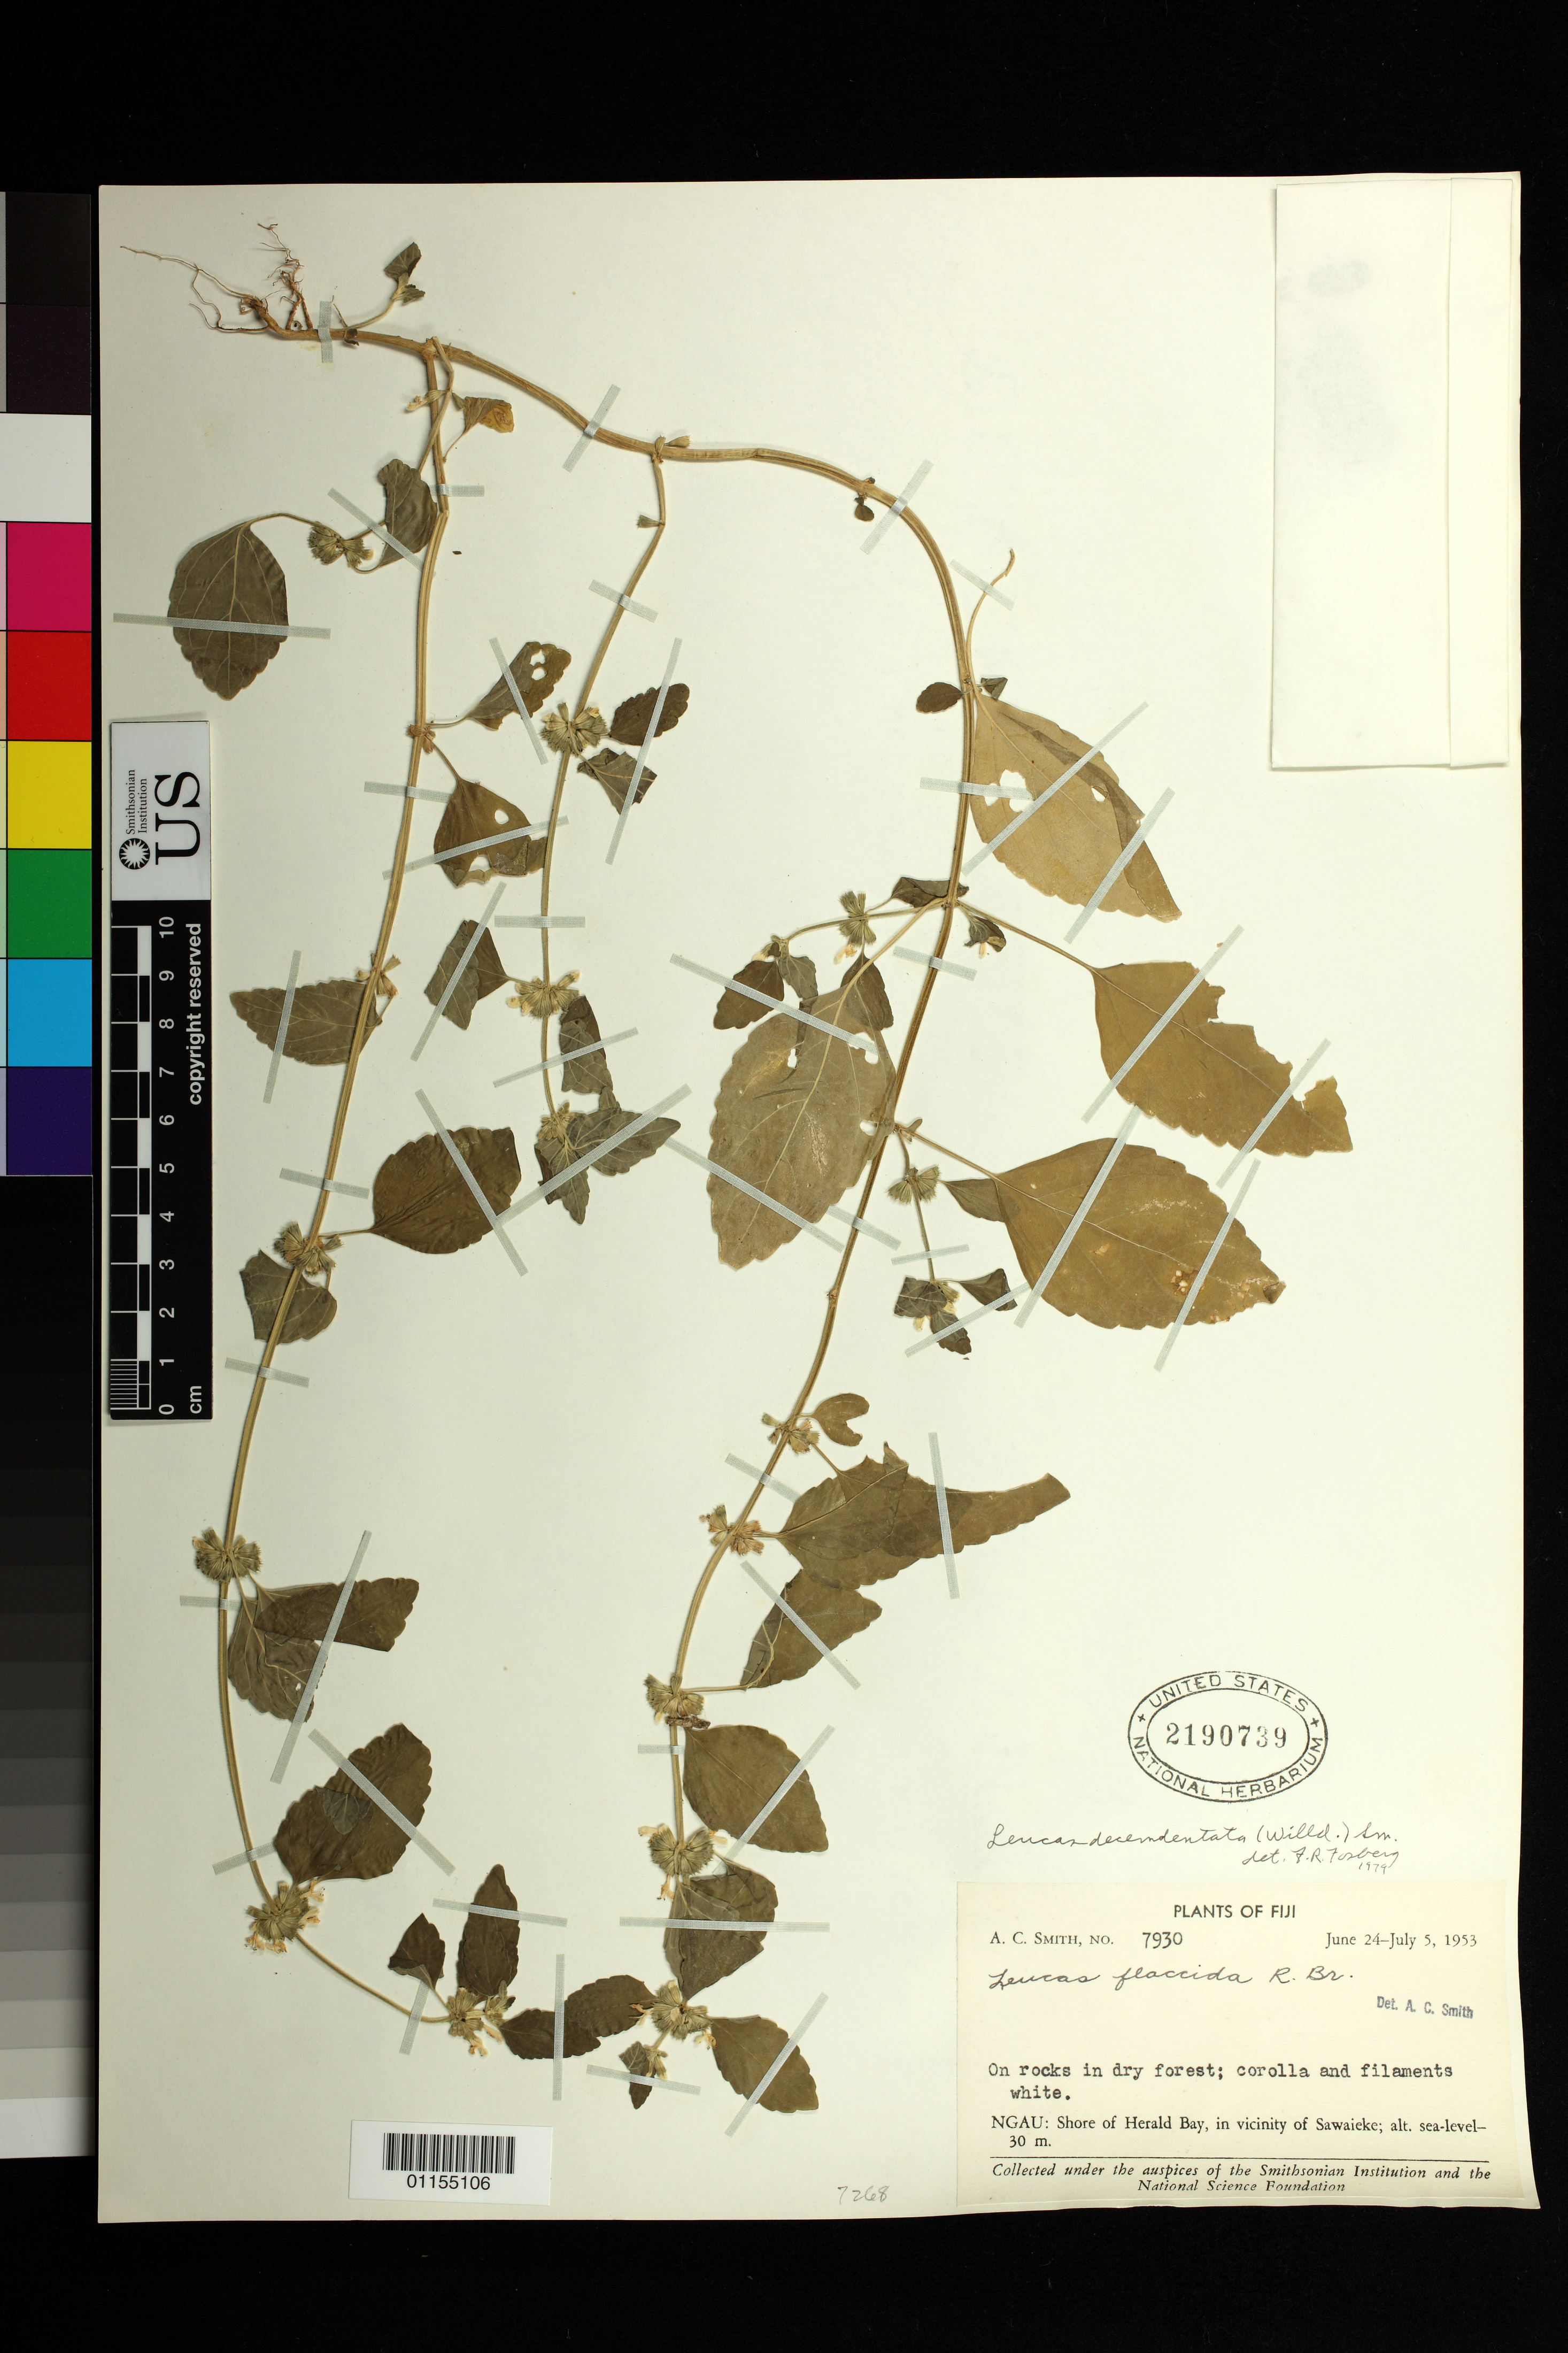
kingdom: Plantae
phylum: Tracheophyta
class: Magnoliopsida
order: Lamiales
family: Lamiaceae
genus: Leucas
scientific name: Leucas decemdentata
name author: (Willd.) Sm.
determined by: Fosberg, F. R.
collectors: A. C. Smith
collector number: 7930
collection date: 1953-06-24/1953-07-05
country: Fiji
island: Gau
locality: Shore of Herald Bay, in vicinity of Sawaieke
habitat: On rocks in dry forest.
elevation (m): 0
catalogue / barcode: US 2190739